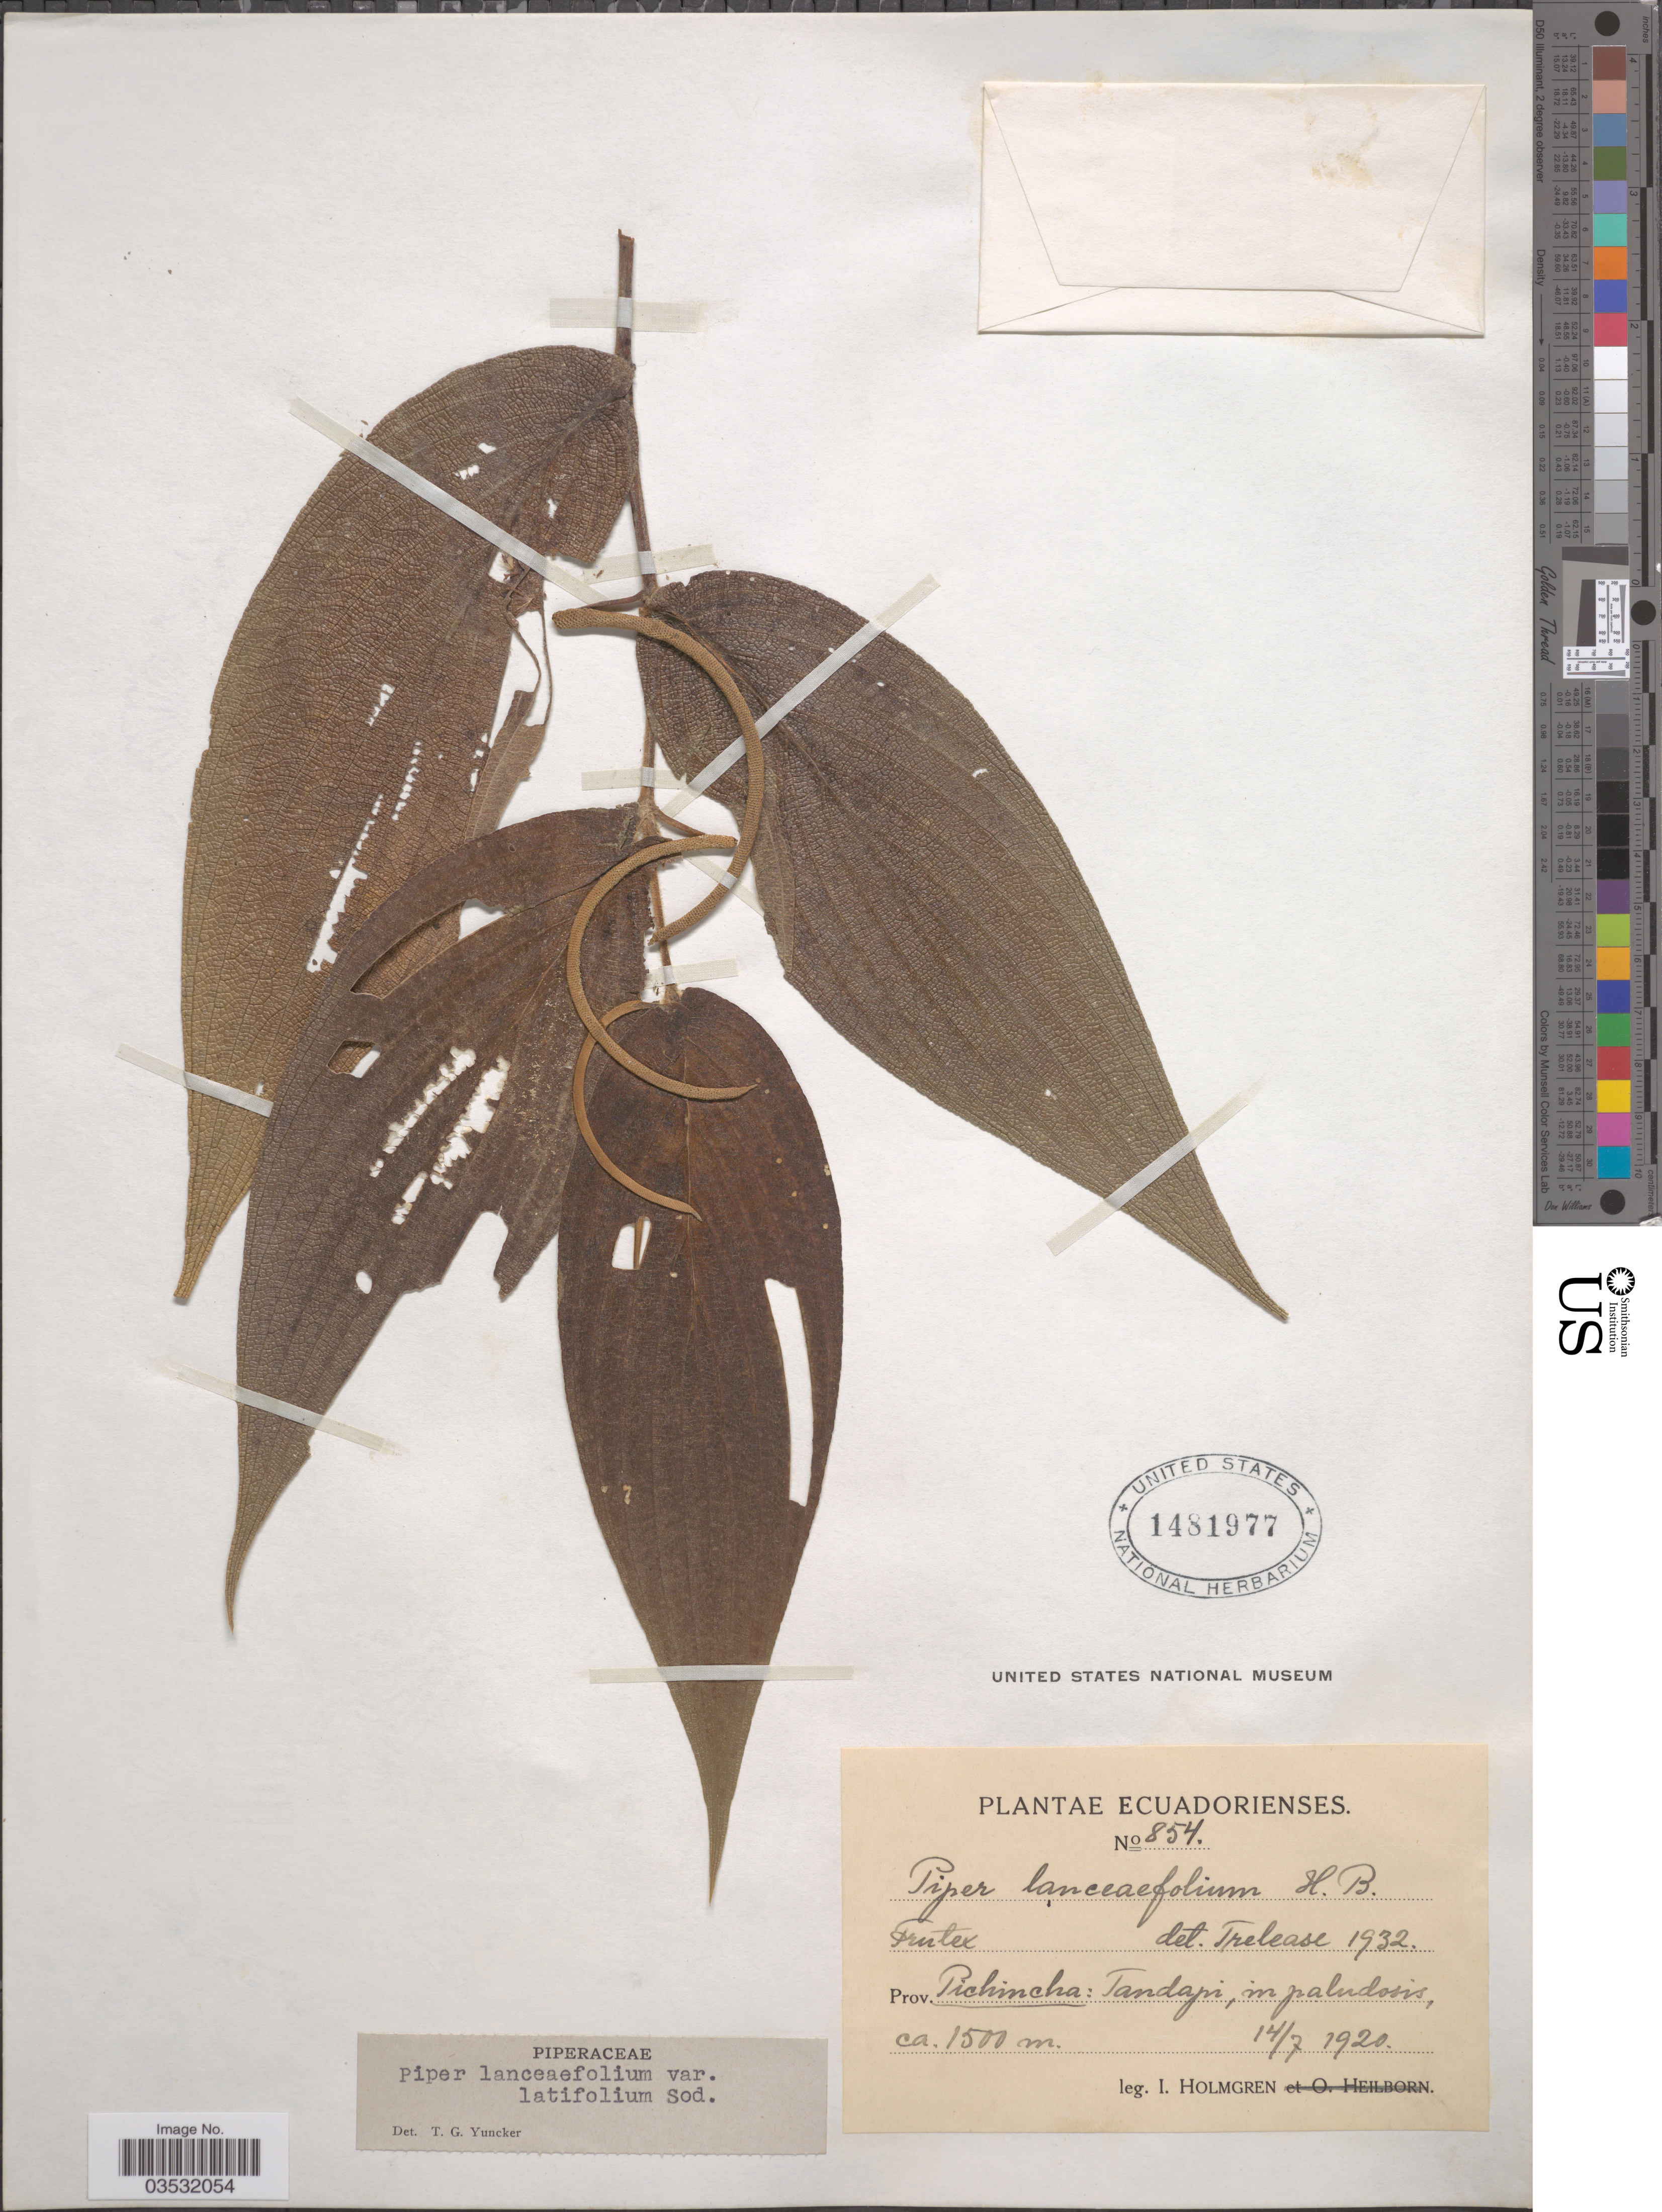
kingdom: Plantae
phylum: Tracheophyta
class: Magnoliopsida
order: Piperales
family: Piperaceae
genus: Piper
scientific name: Piper lanceifolium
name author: Kunth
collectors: I. Holmgren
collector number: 854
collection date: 1920-07-14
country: Ecuador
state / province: Pichincha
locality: Tandapi, in paludosis.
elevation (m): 1500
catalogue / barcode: US 1481977